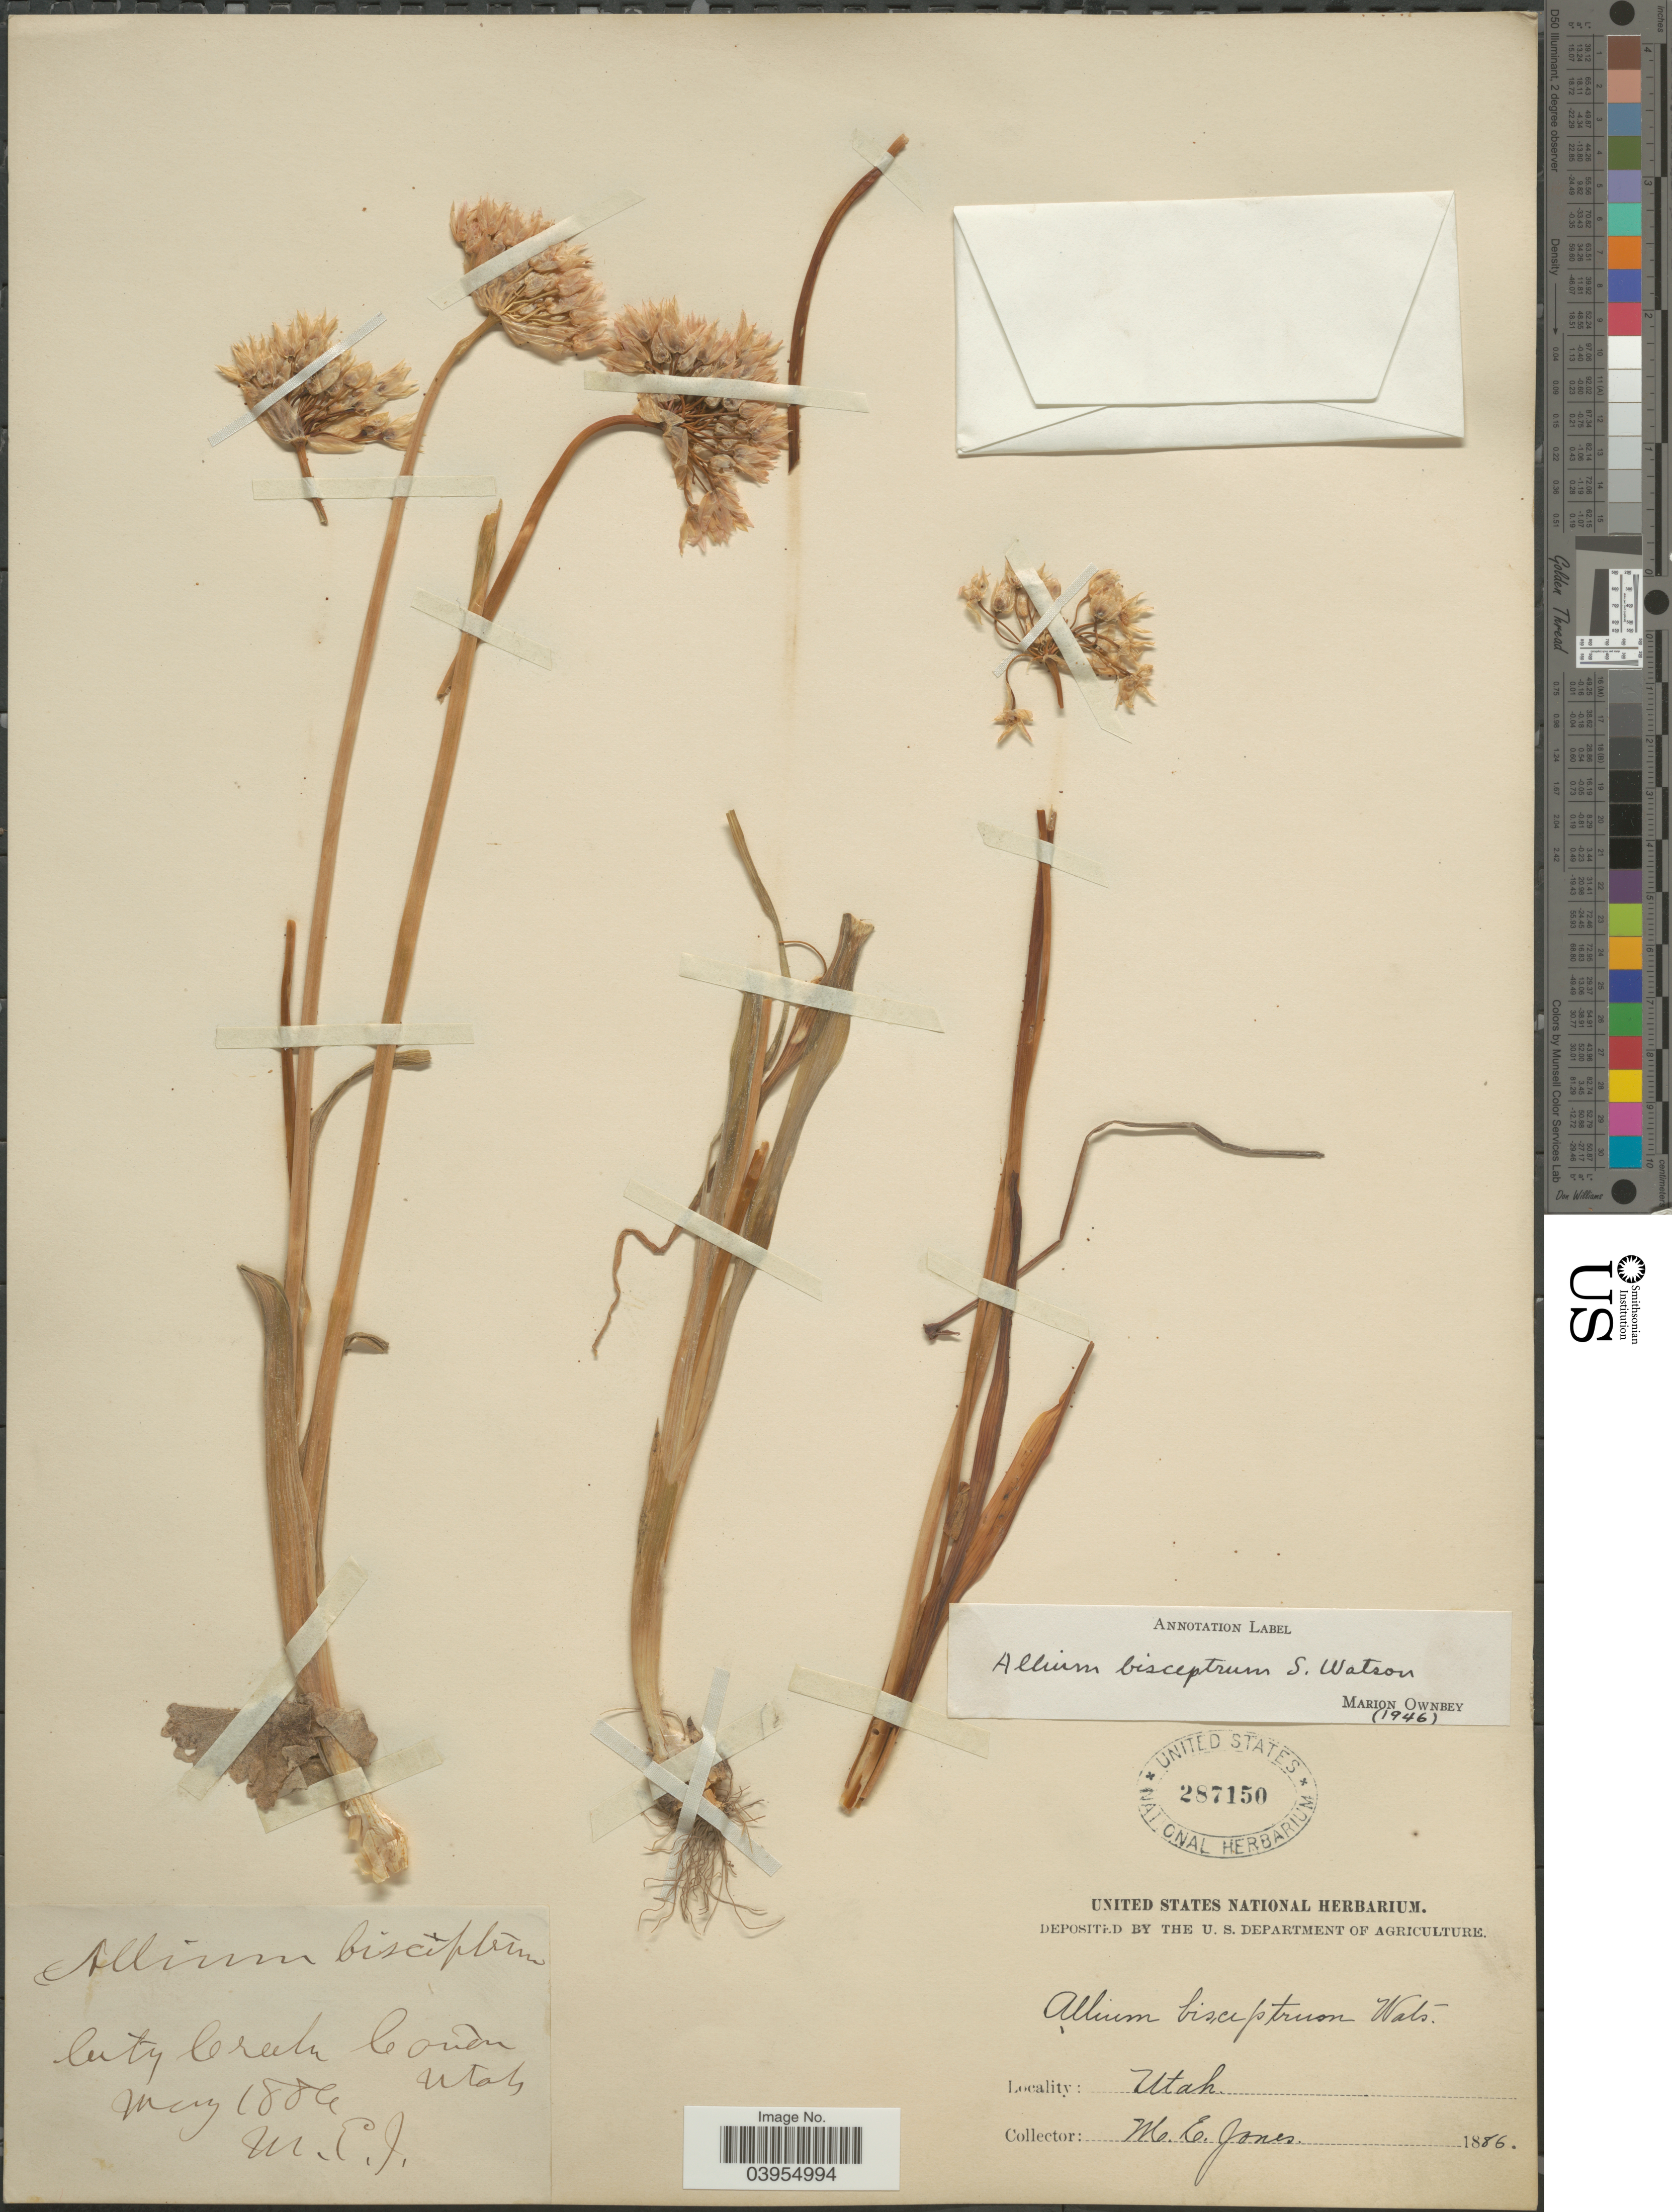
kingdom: Plantae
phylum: Tracheophyta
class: Liliopsida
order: Asparagales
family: Amaryllidaceae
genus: Allium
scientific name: Allium bisceptrum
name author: S. Watson in C. King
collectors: M. E. Jones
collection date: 1886-05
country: United States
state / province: Utah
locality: City Creek Canyon.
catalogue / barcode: US 287150